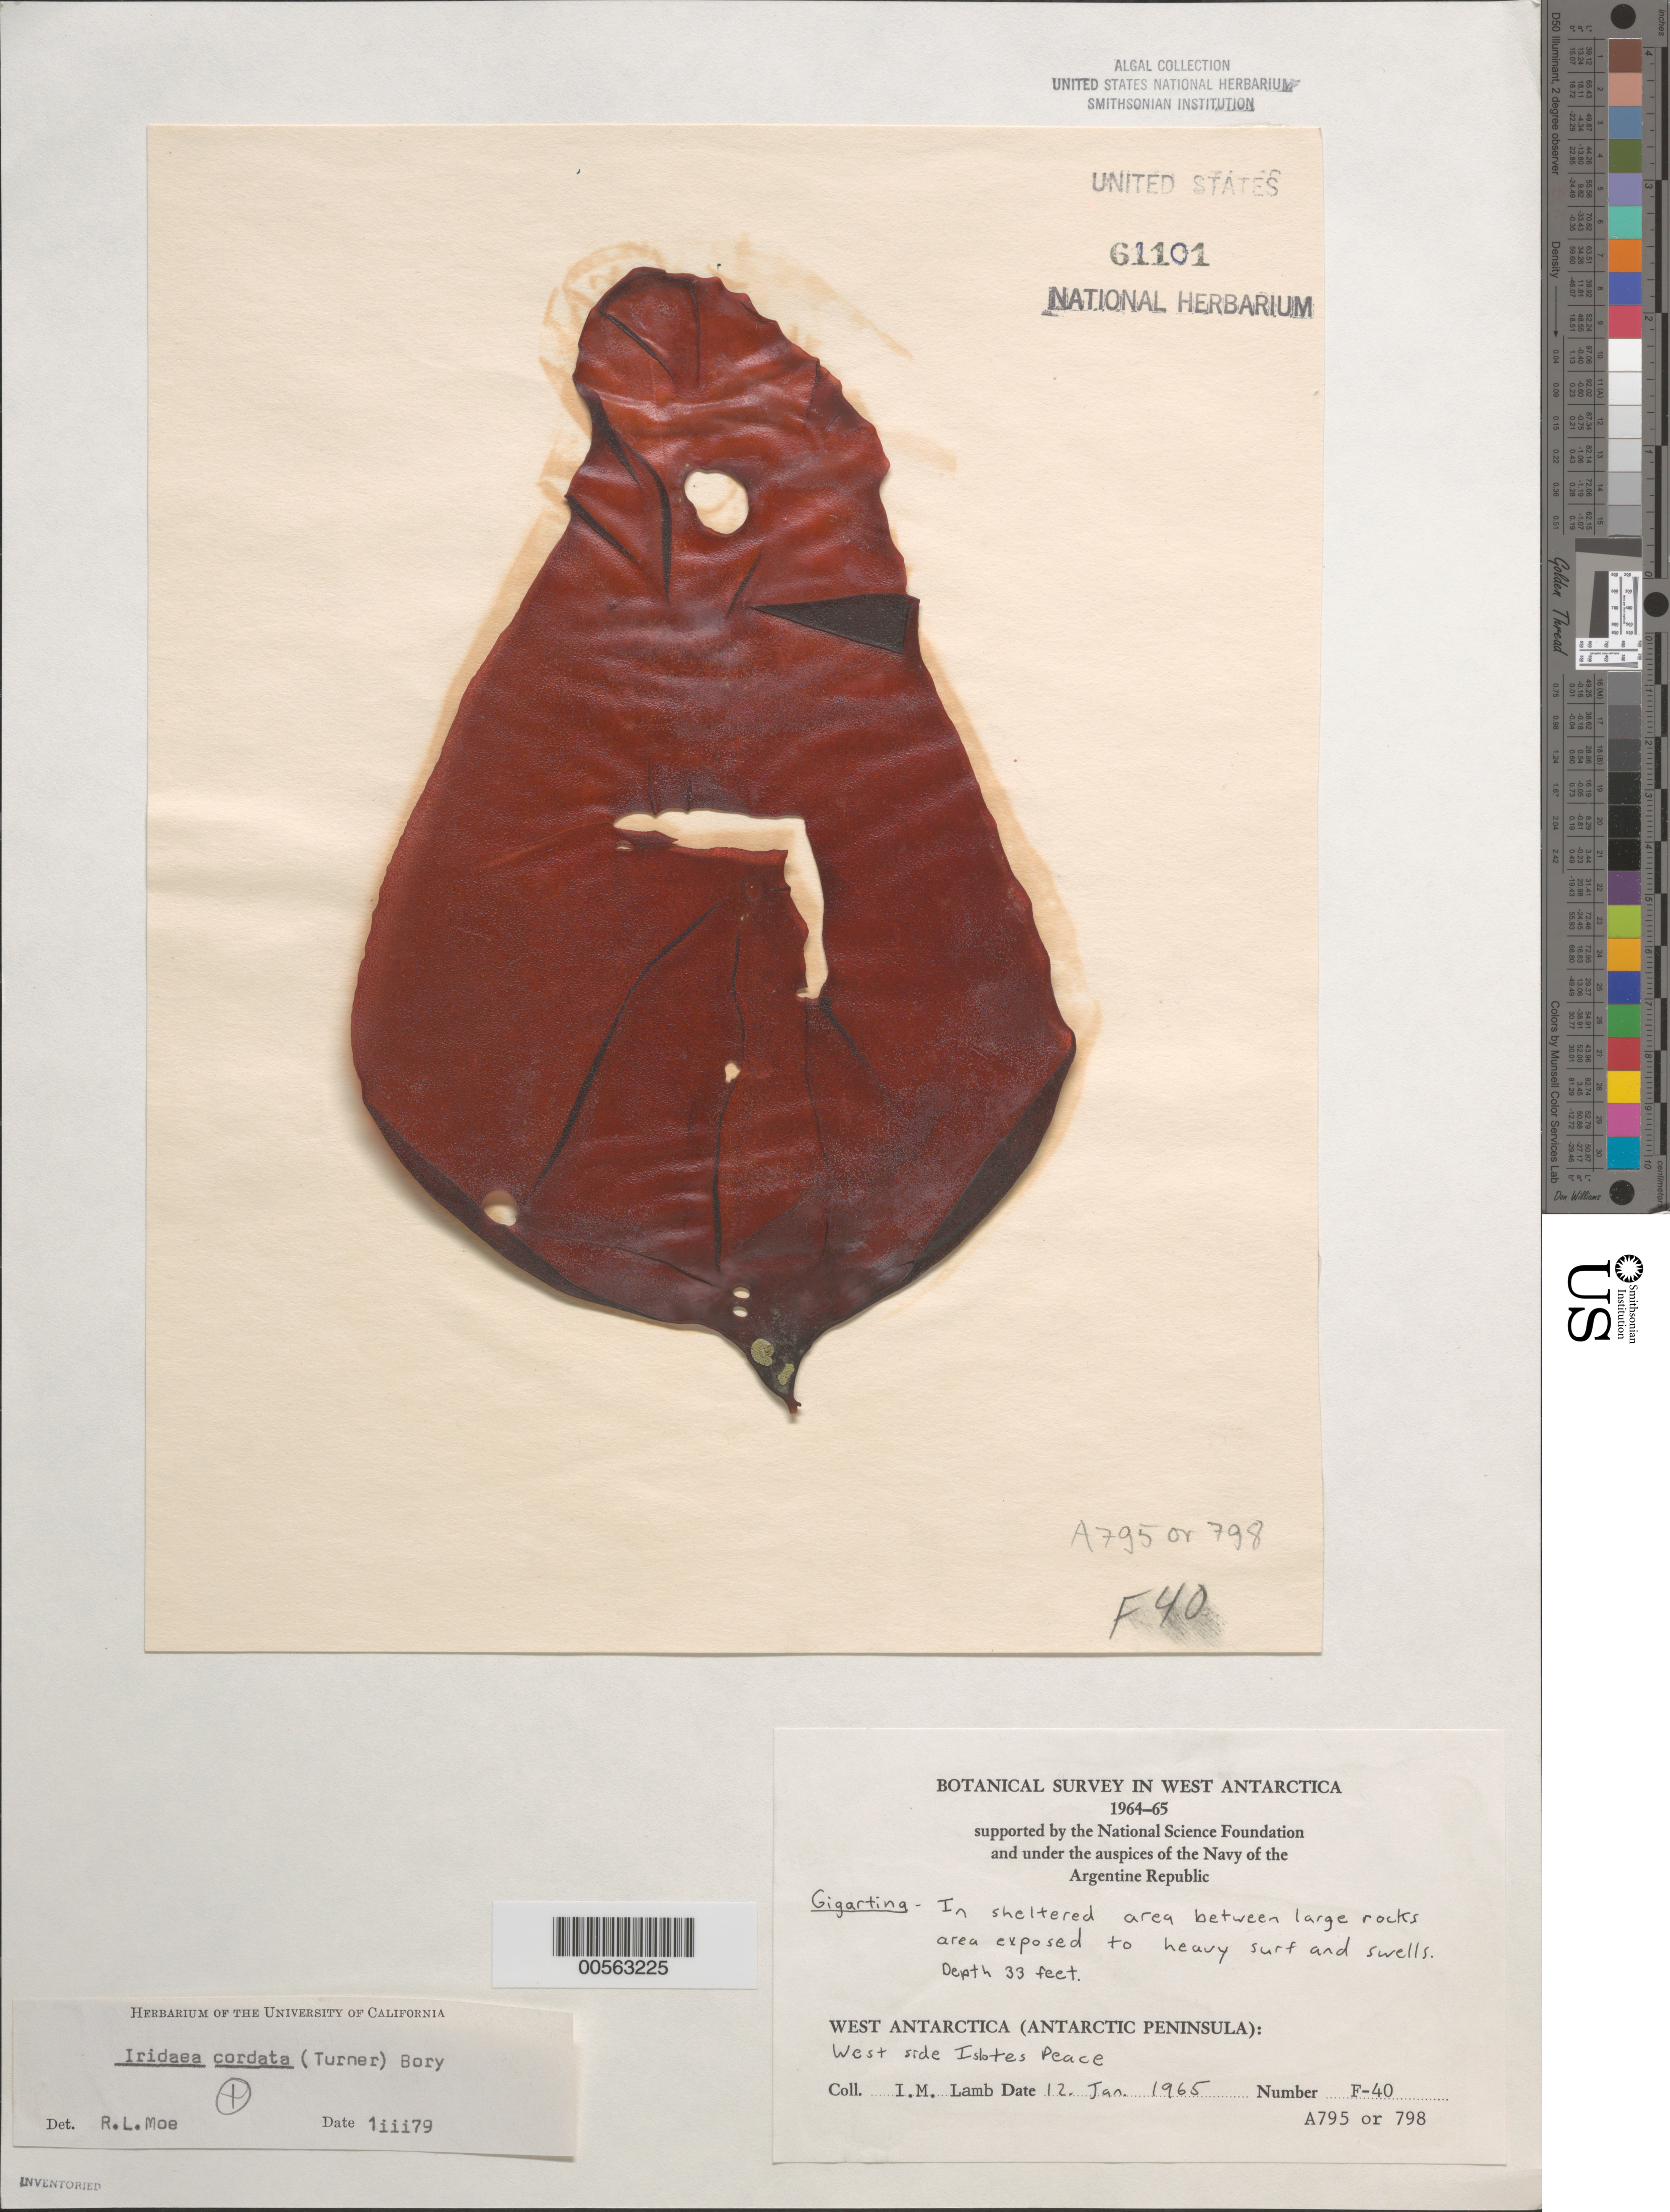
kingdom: Plantae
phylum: Rhodophyta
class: Florideophyceae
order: Gigartinales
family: Gigartinaceae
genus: Iridaea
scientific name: Iridaea cordata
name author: (Turner) Bory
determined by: Moe, R. L.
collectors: I. M. Lamb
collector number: F-40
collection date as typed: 12 Jan 1965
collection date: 1965-01-12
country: Antarctica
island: Islotes Place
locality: Off Eta Island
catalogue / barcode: US 61101